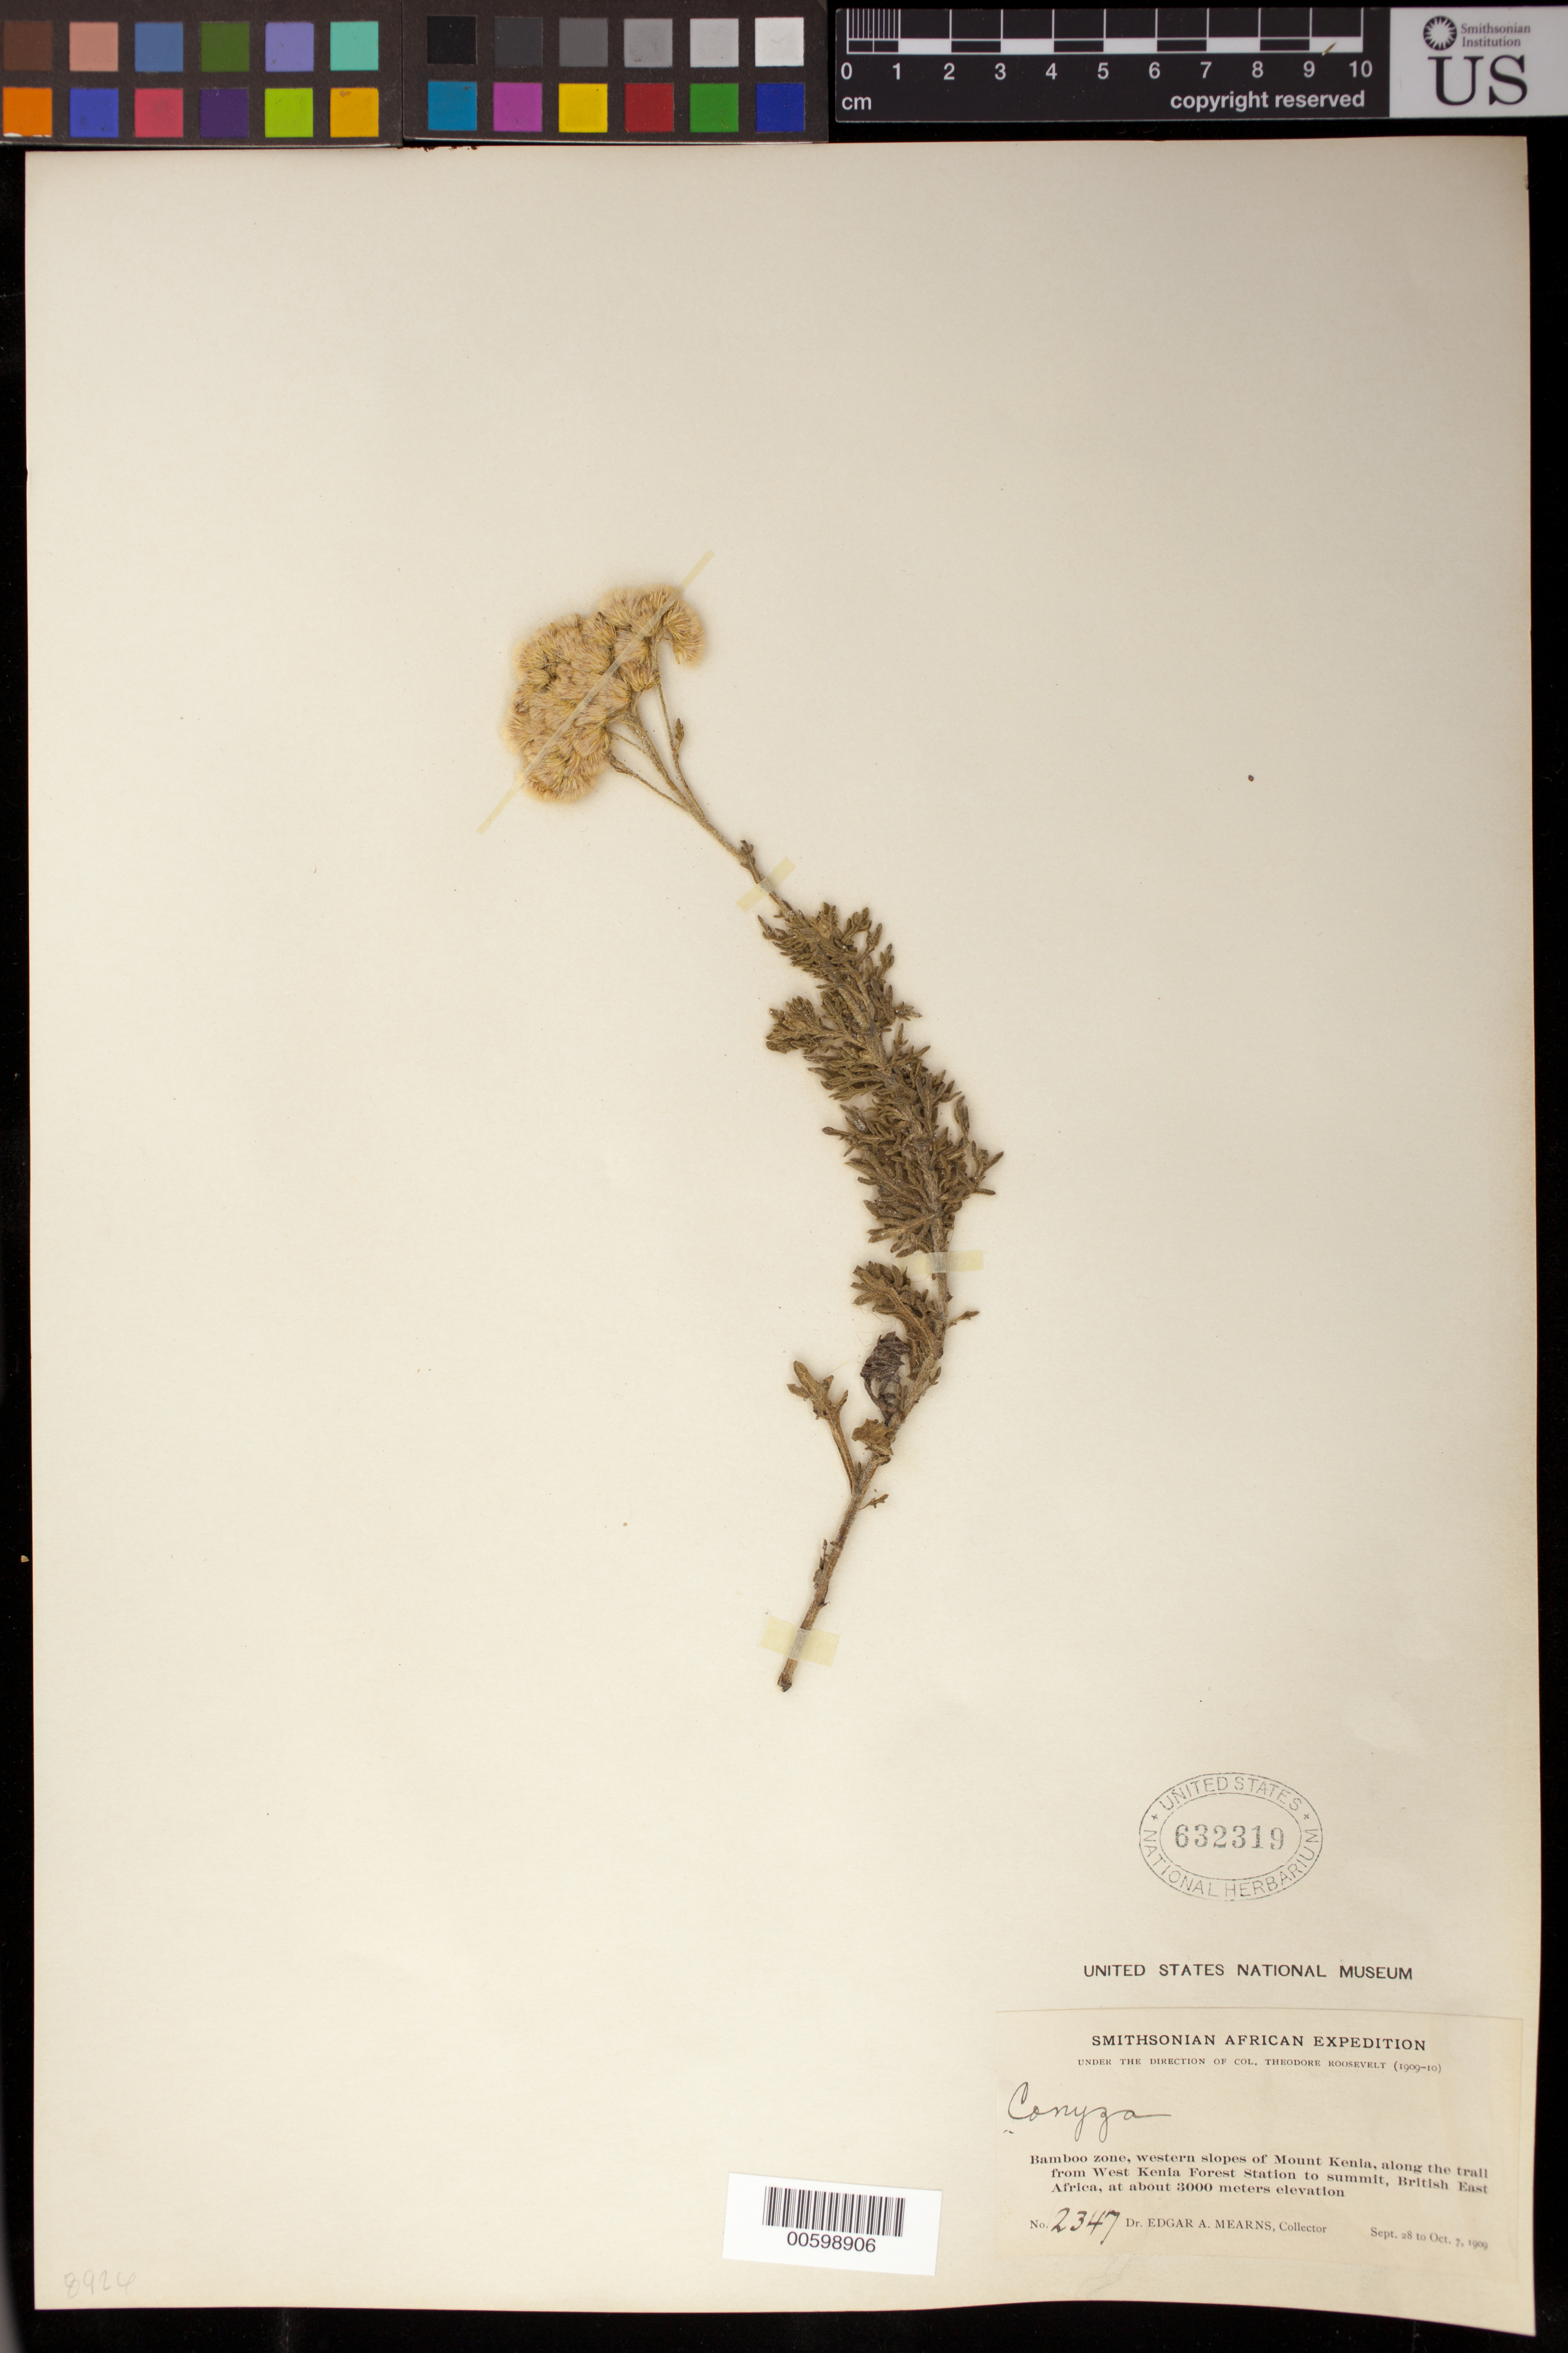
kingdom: Plantae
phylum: Tracheophyta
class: Magnoliopsida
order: Asterales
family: Asteraceae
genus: Conyza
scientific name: Conyza sp.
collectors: E. A. Mearns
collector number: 2347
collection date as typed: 28 Sep 1909 to 07 Oct 1909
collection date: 1909-09-28/1909-10-07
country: Kenya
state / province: Nyeri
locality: Bamboo zone, Western slopes of Mount Kenya, along the trail from West Kenya Forest Station to summit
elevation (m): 3000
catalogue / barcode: US 632319